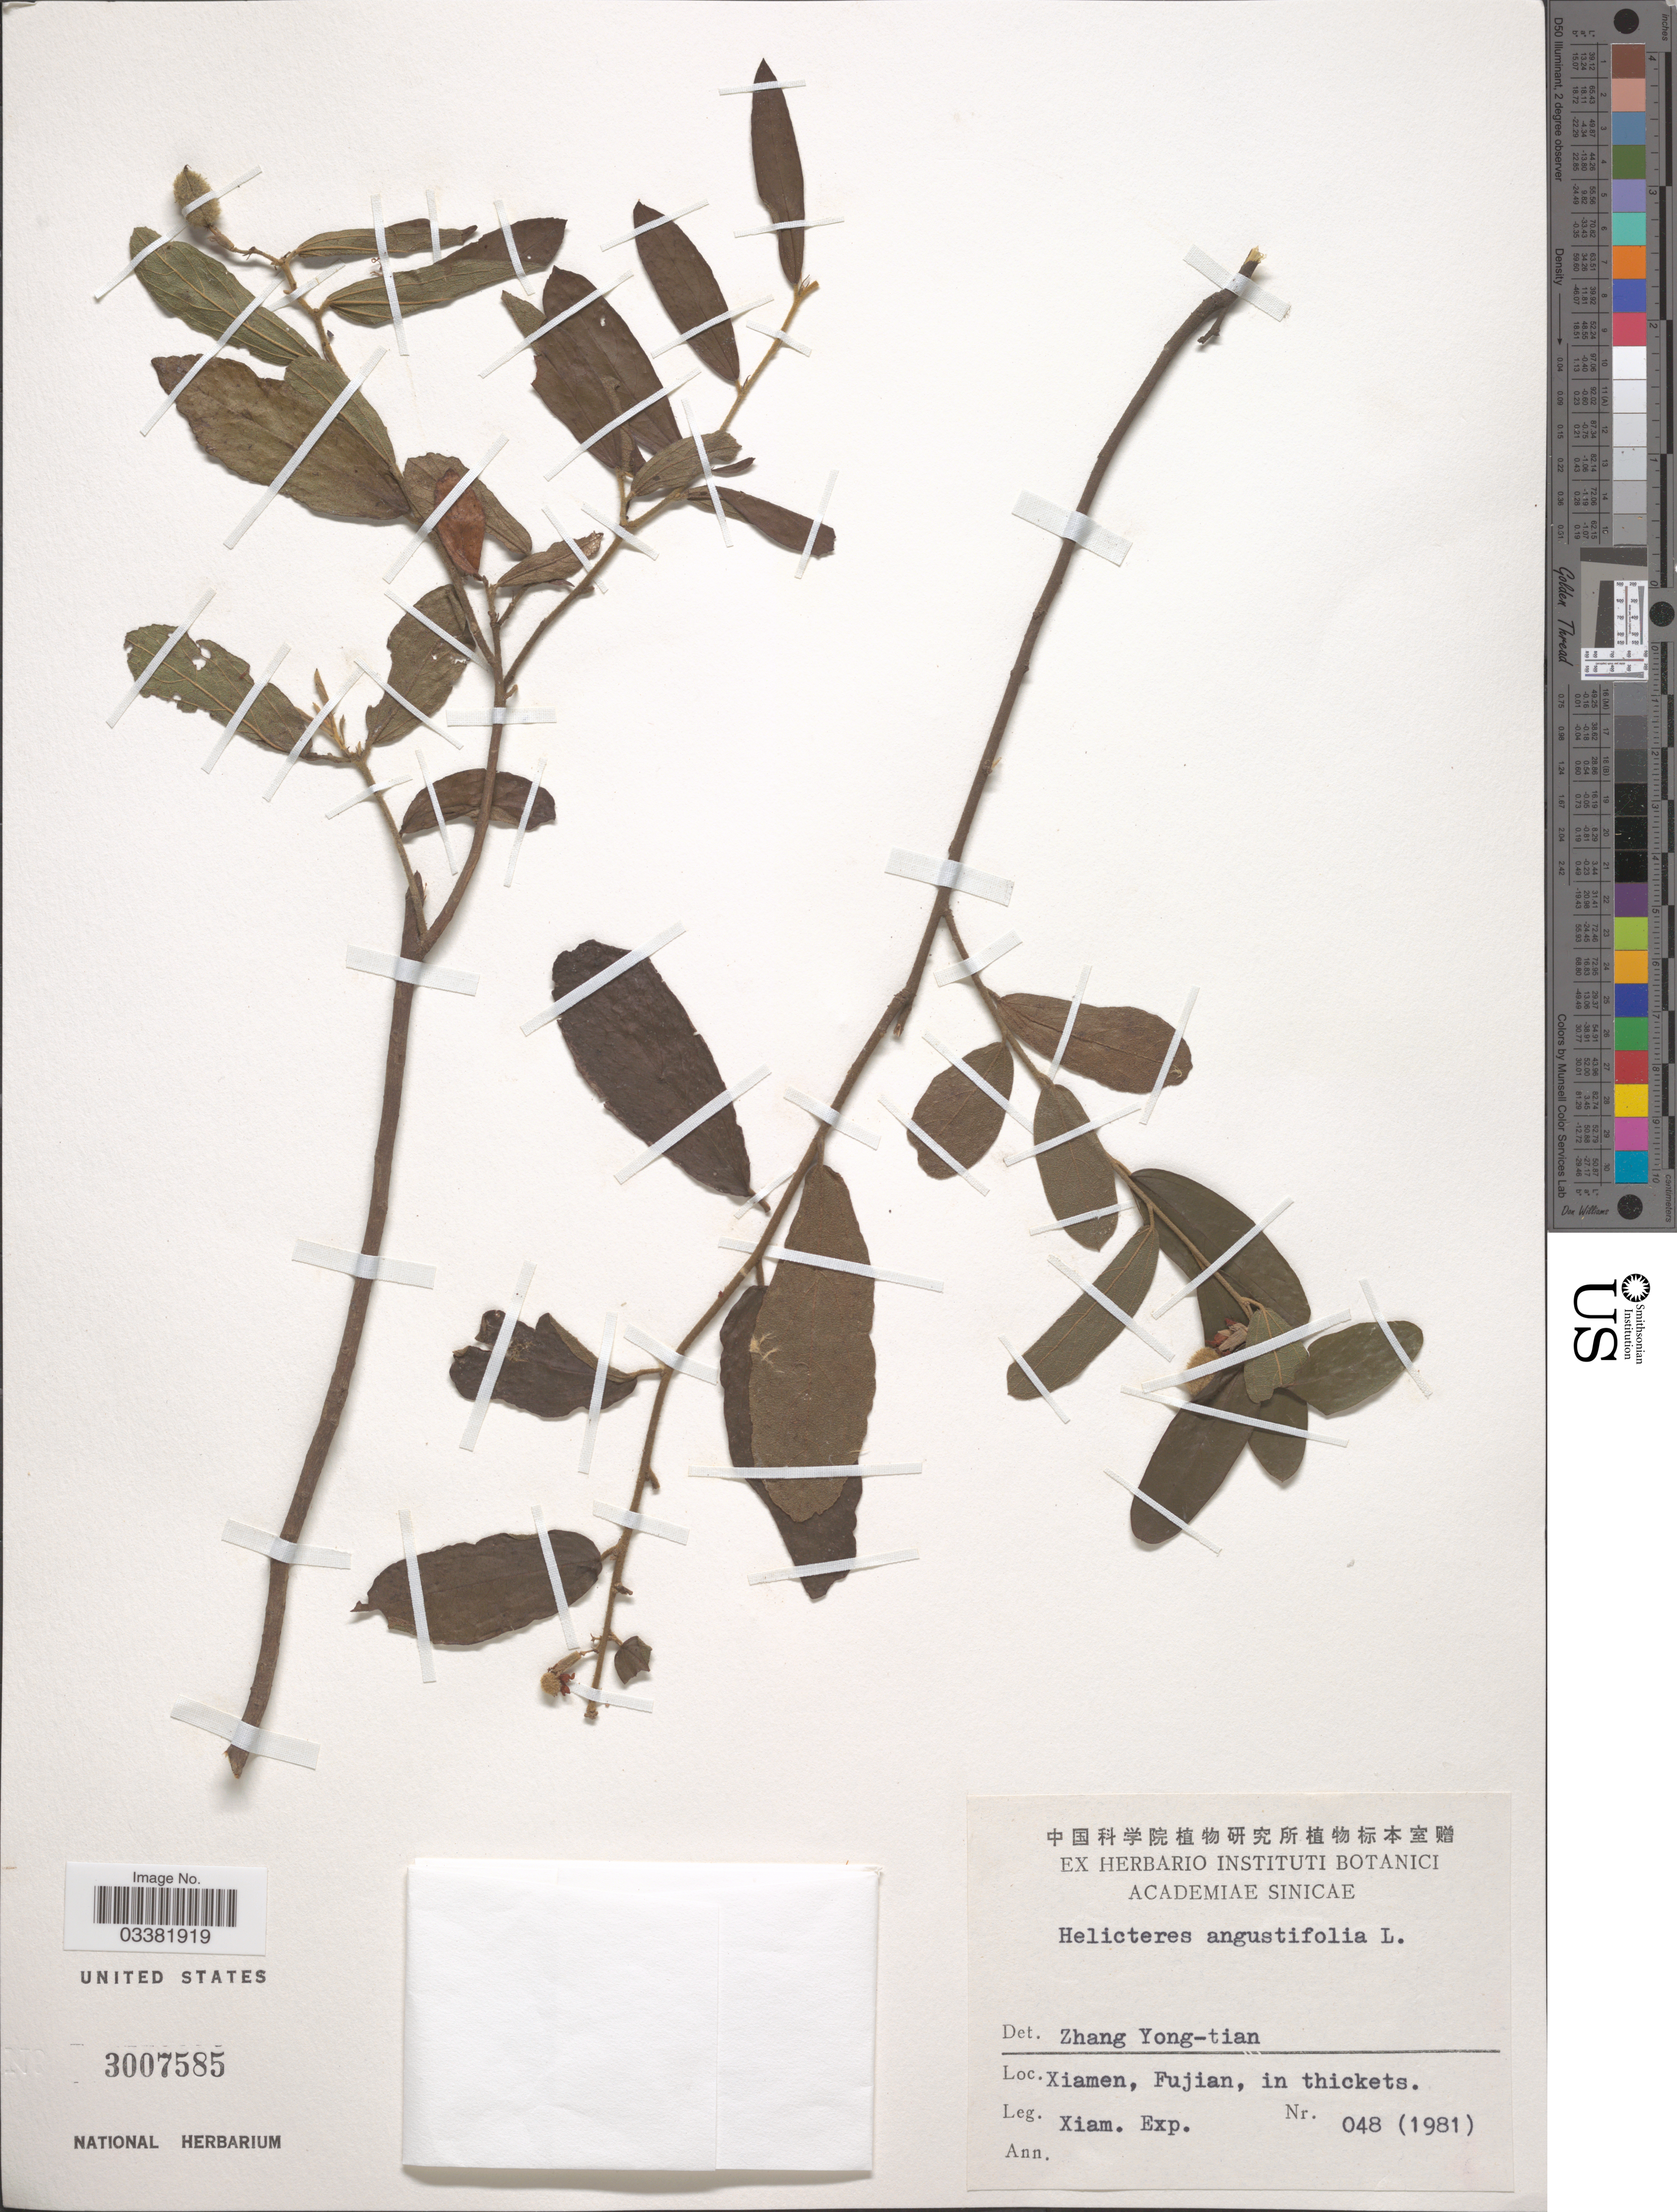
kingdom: Plantae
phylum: Tracheophyta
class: Magnoliopsida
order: Malvales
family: Malvaceae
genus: Helicteres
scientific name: Helicteres angustifolia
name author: L.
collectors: Xiamen Expedition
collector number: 048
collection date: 1981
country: China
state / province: Fujian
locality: Xiamen.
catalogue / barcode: US 3007585